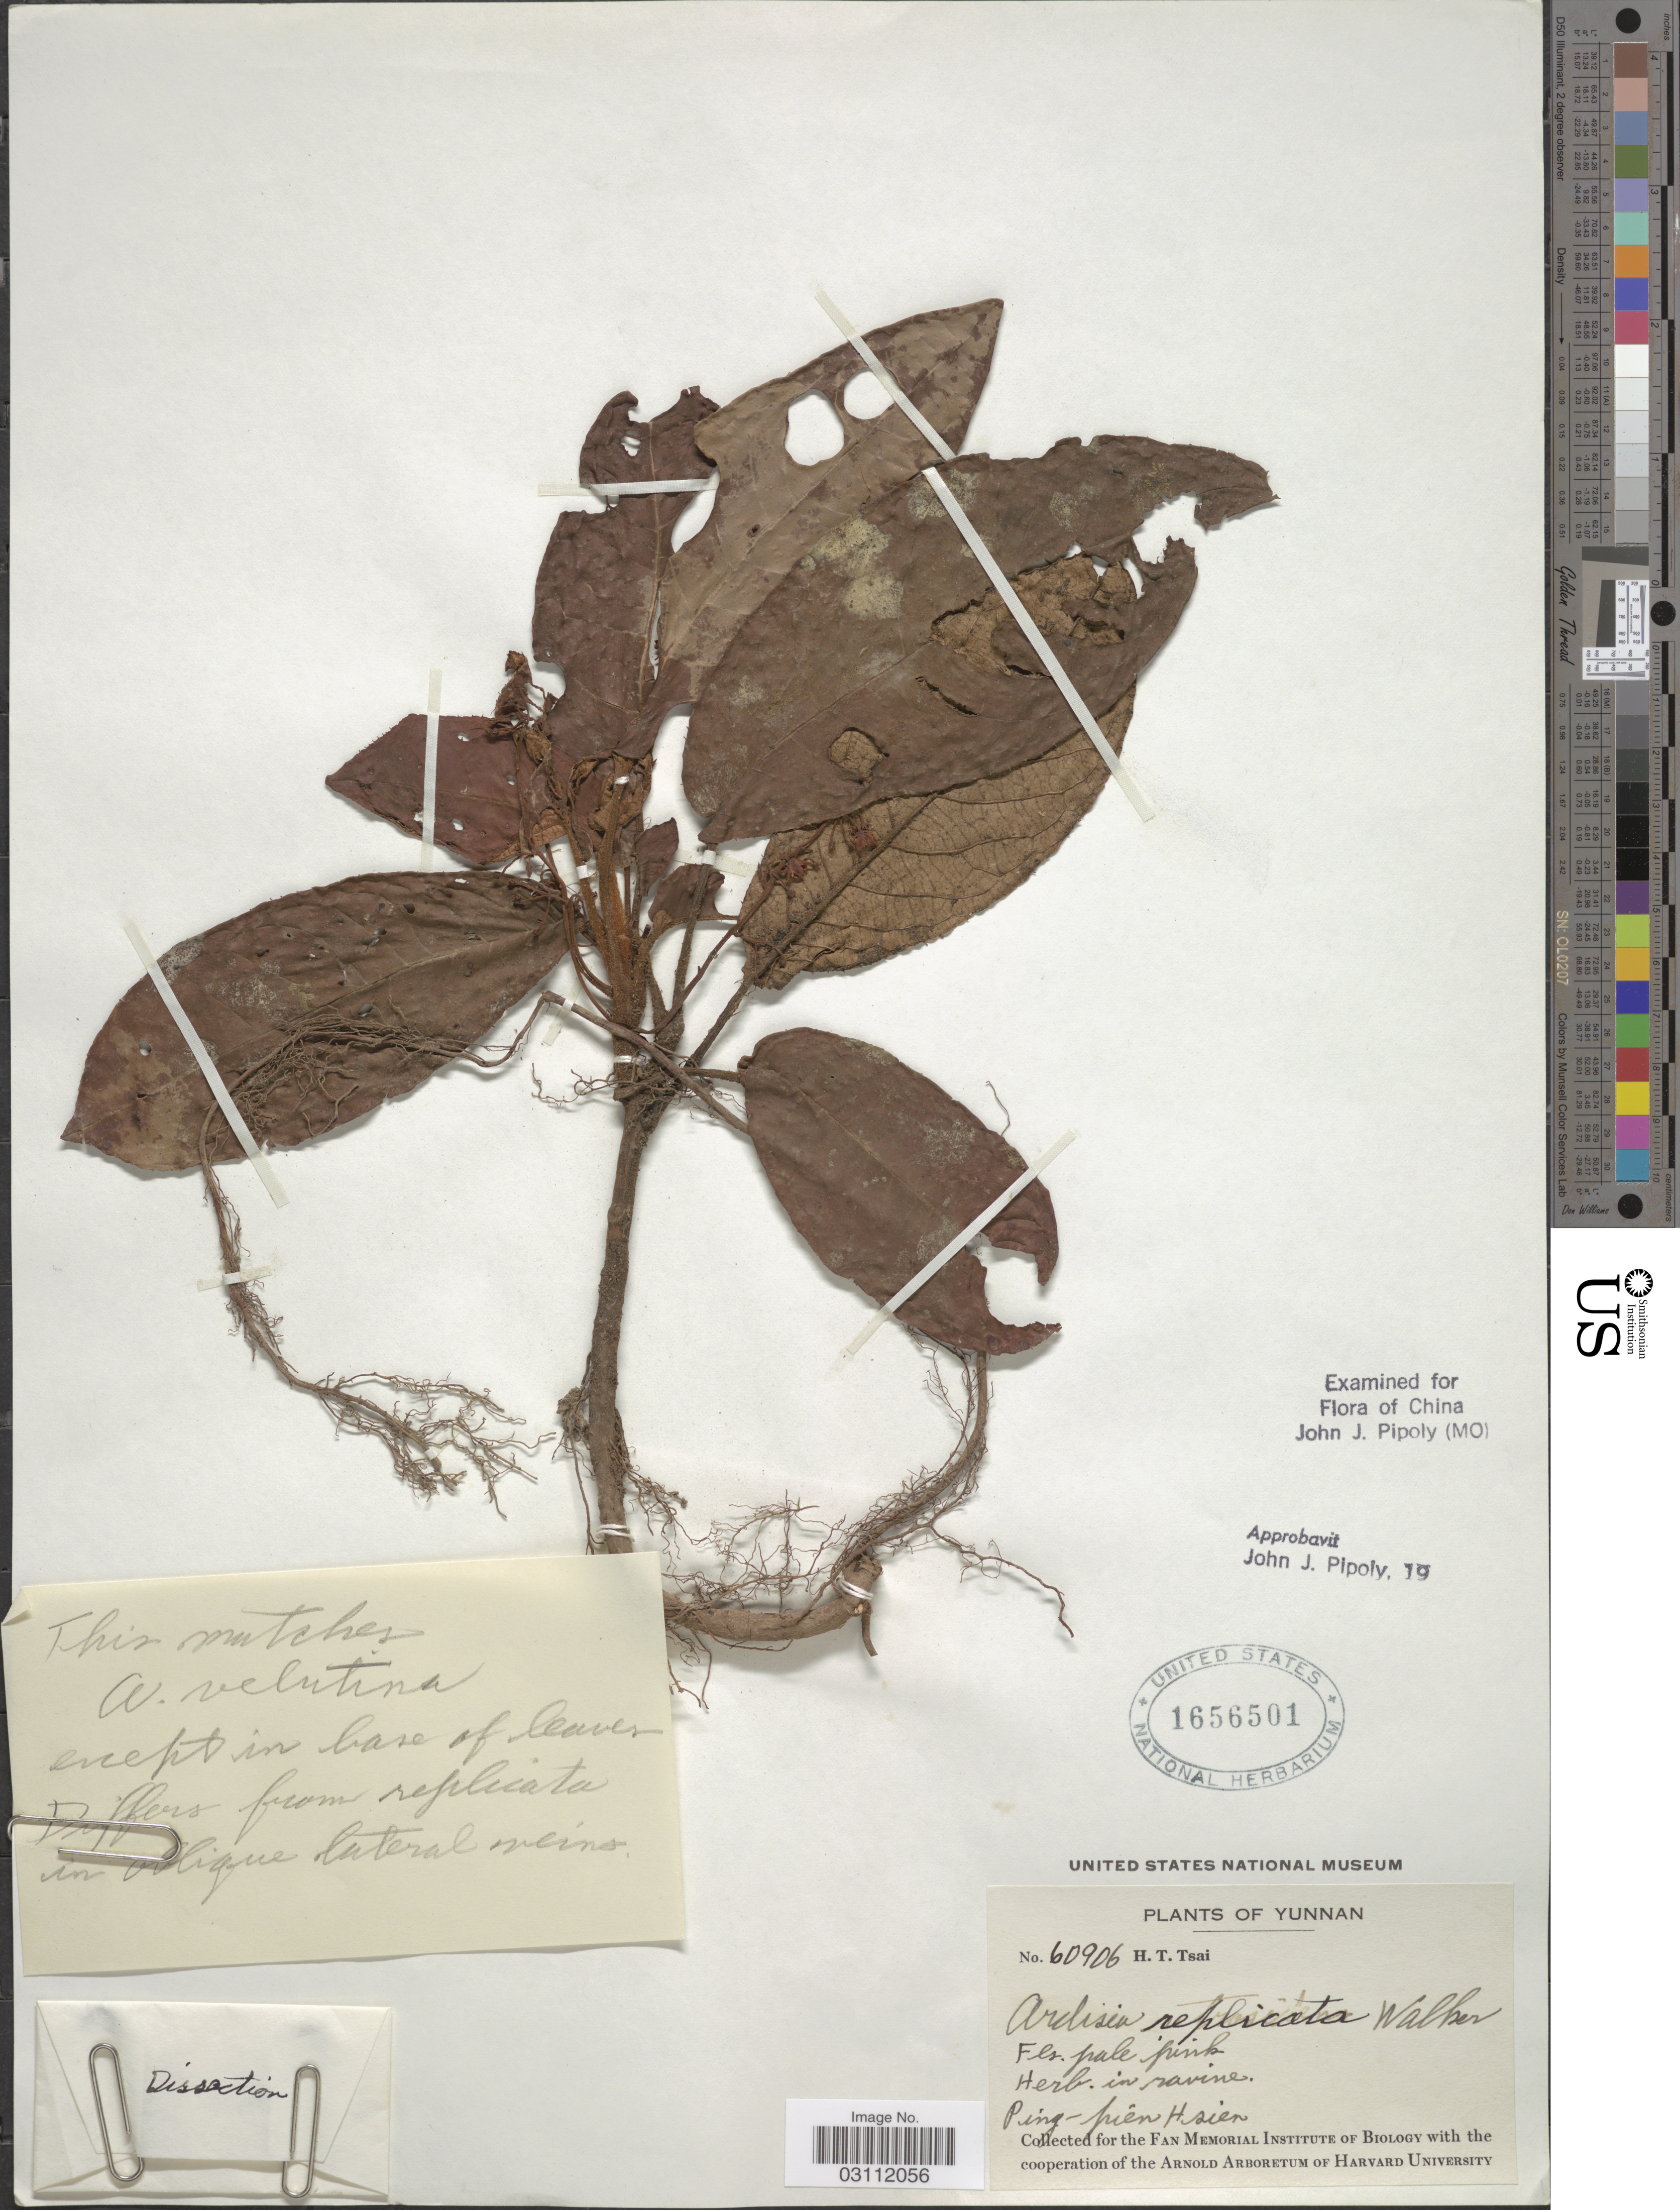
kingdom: Plantae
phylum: Tracheophyta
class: Magnoliopsida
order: Ericales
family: Primulaceae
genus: Ardisia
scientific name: Ardisia replicata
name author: E. Walker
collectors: H. Tsai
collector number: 60906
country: China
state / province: Yunnan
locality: Ping-pien Hsien.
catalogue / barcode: US 1656501